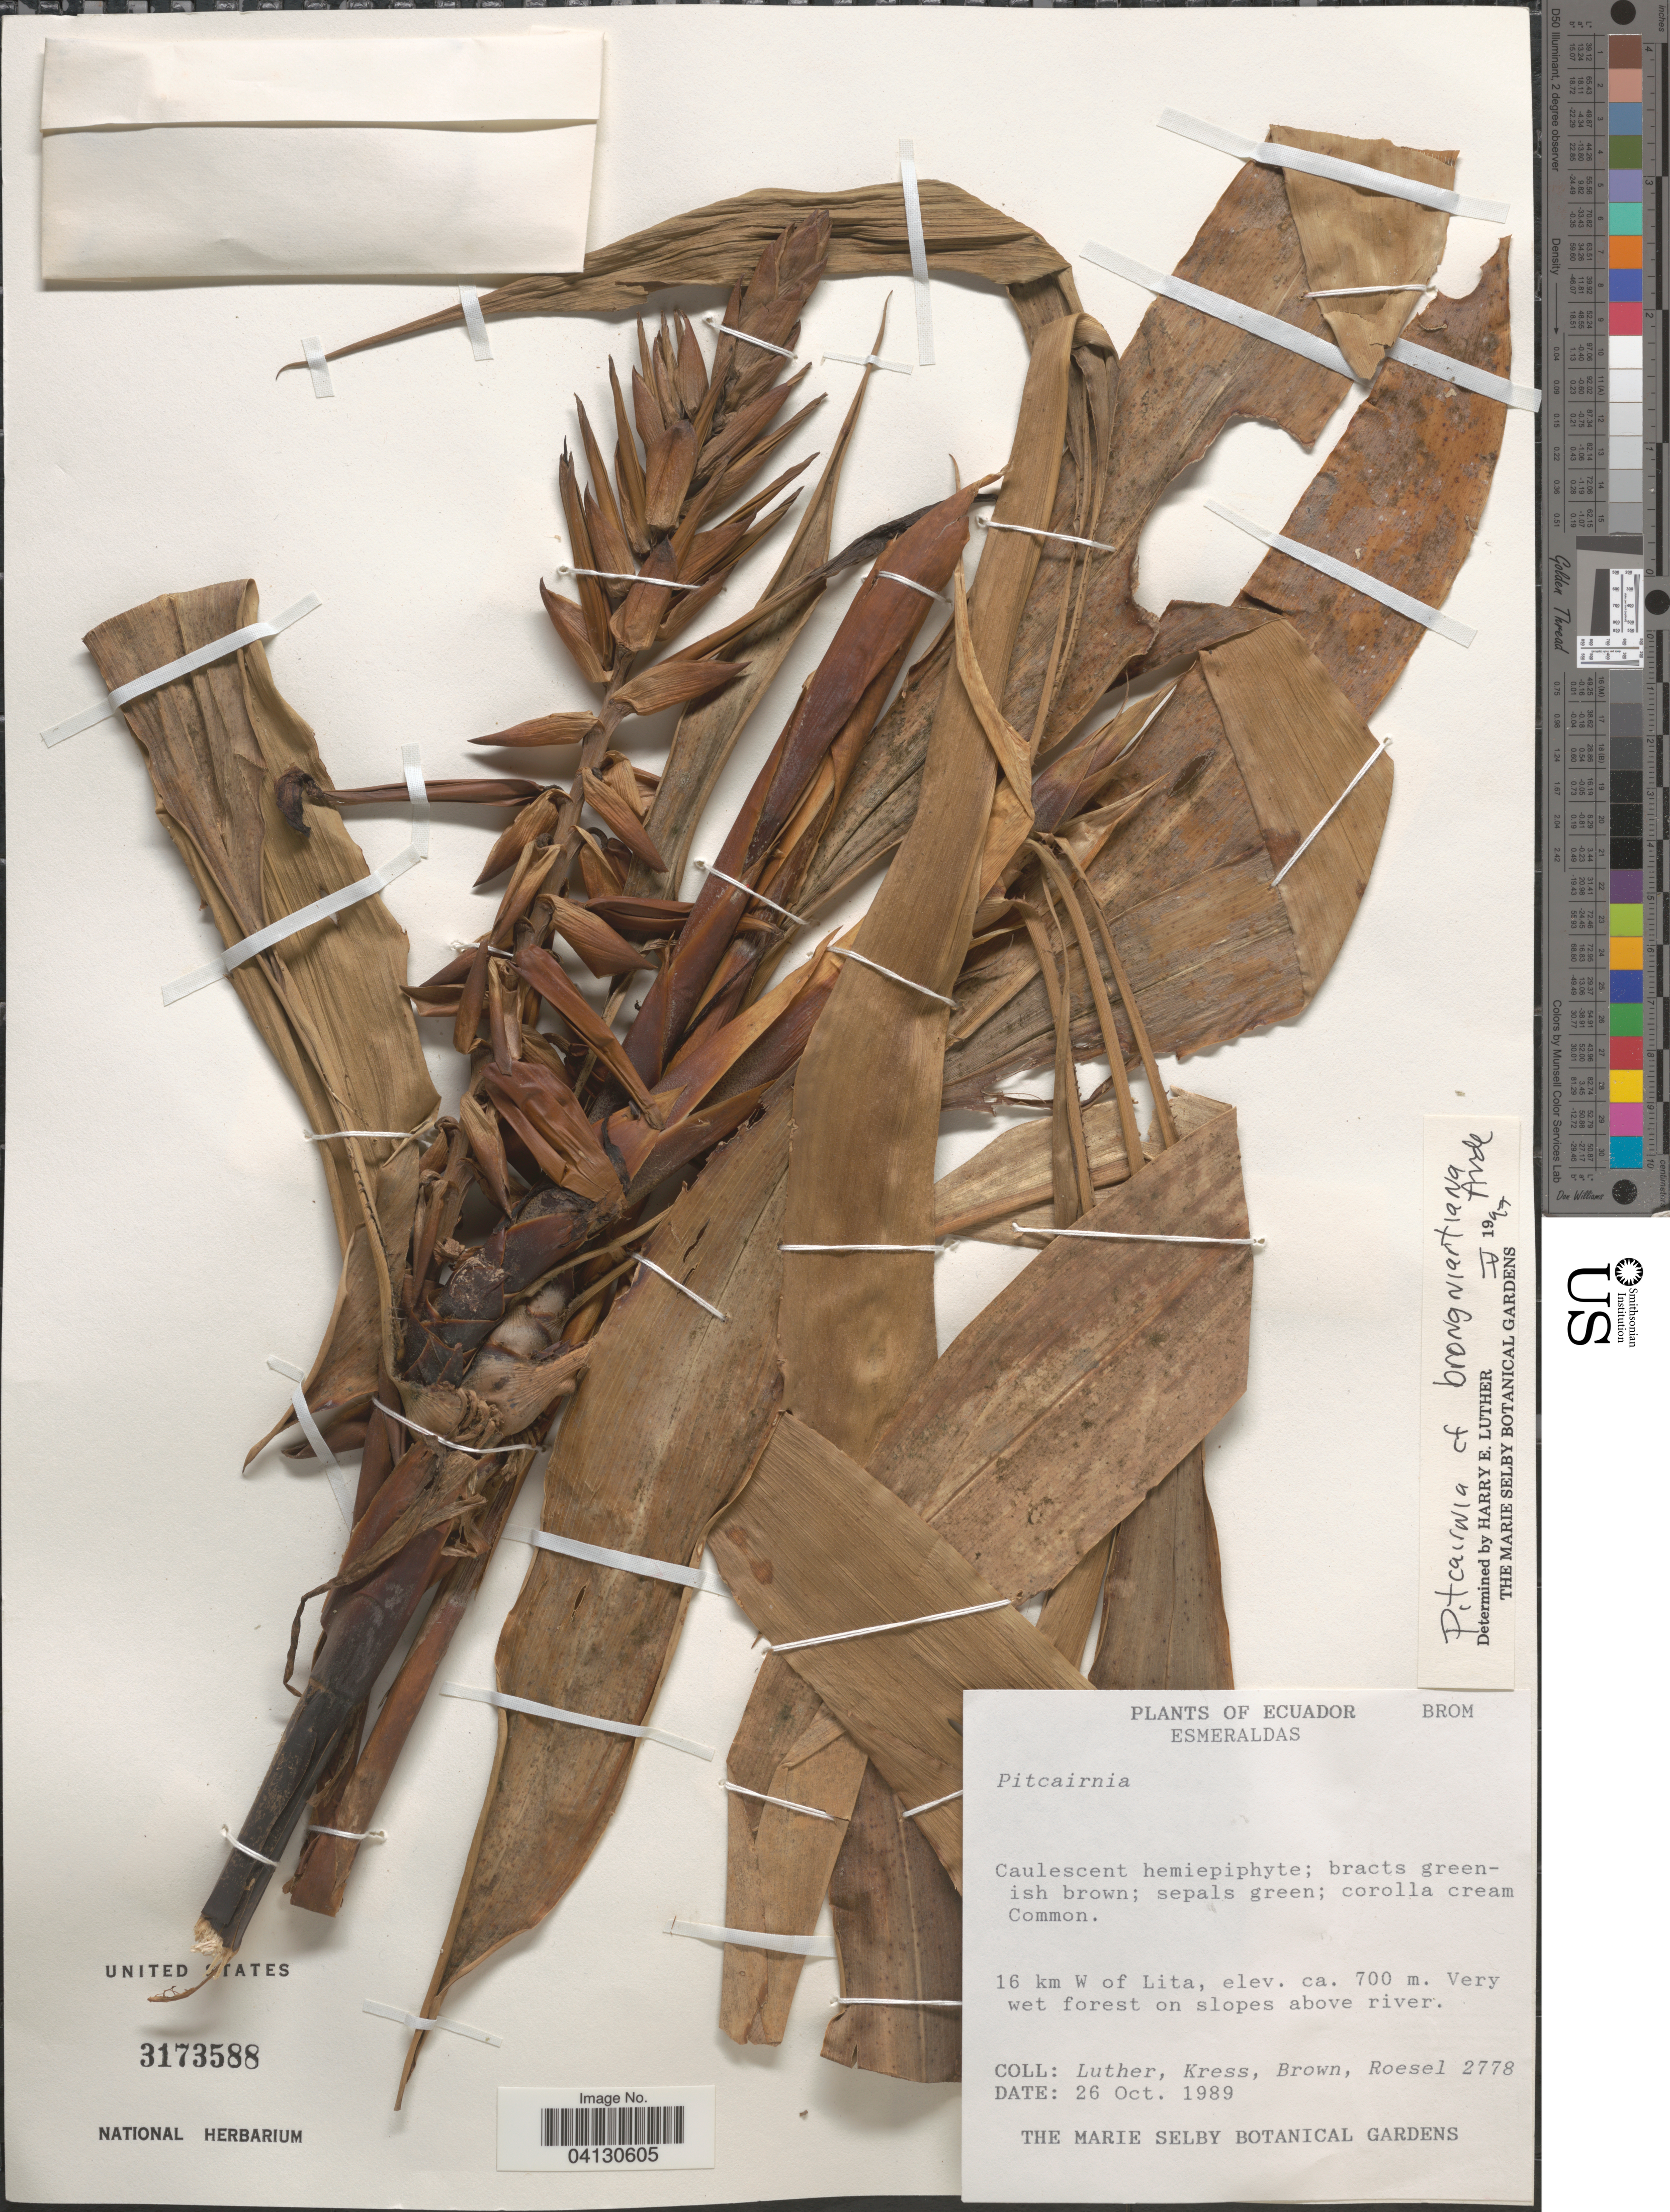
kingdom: Plantae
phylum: Tracheophyta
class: Liliopsida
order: Poales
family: Bromeliaceae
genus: Pitcairnia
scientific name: Pitcairnia brongniartiana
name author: André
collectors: -- Luther, -- Kress, -- Brown & Roesel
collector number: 2778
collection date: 1989-10-26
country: Ecuador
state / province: Esmeraldas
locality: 16 km W of Lita. Very wet forest on slopes above river.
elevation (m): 700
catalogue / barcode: US 3173588